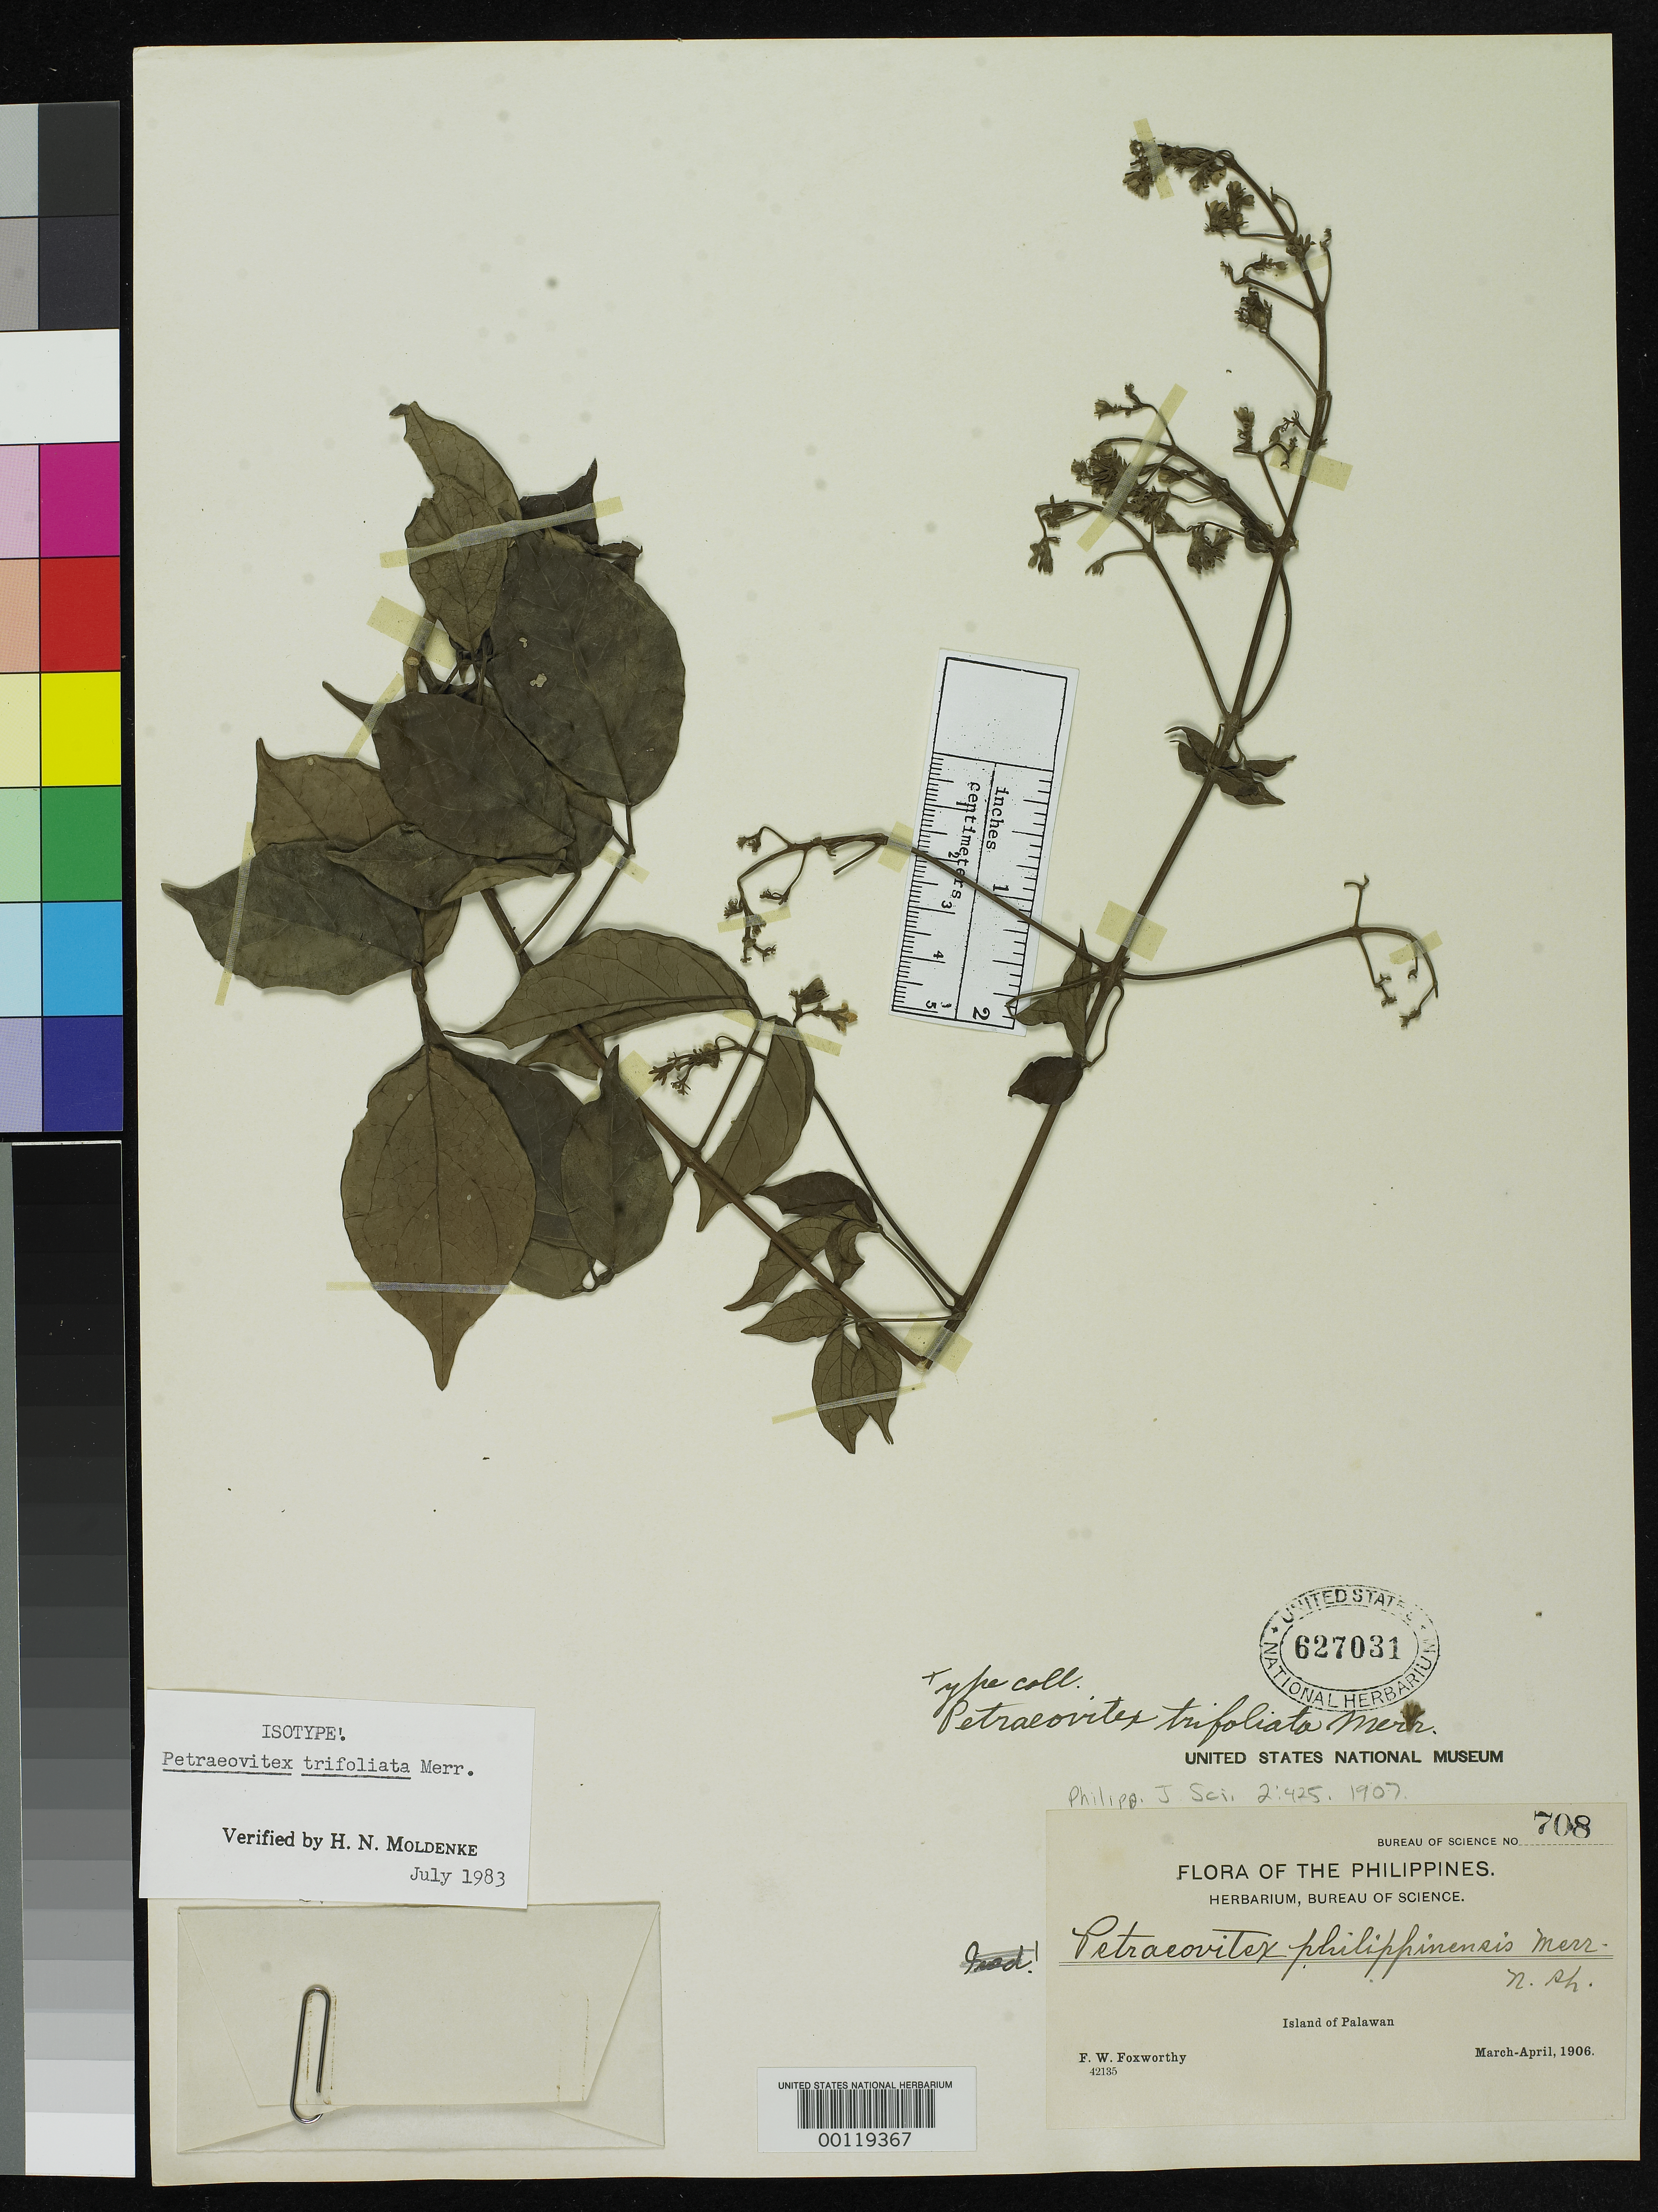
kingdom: Plantae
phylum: Tracheophyta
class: Magnoliopsida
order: Lamiales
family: Lamiaceae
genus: Petraeovitex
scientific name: Petraeovitex trifoliata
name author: Merr.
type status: Type Fragment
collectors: F. W. Foxworthy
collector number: Bur. Sci. 708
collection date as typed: Mar 1906 to -- Apr 1906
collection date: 1906-03/1906-04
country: Philippines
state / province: Mimaropa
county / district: Palawan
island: Palawan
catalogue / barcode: US 627031